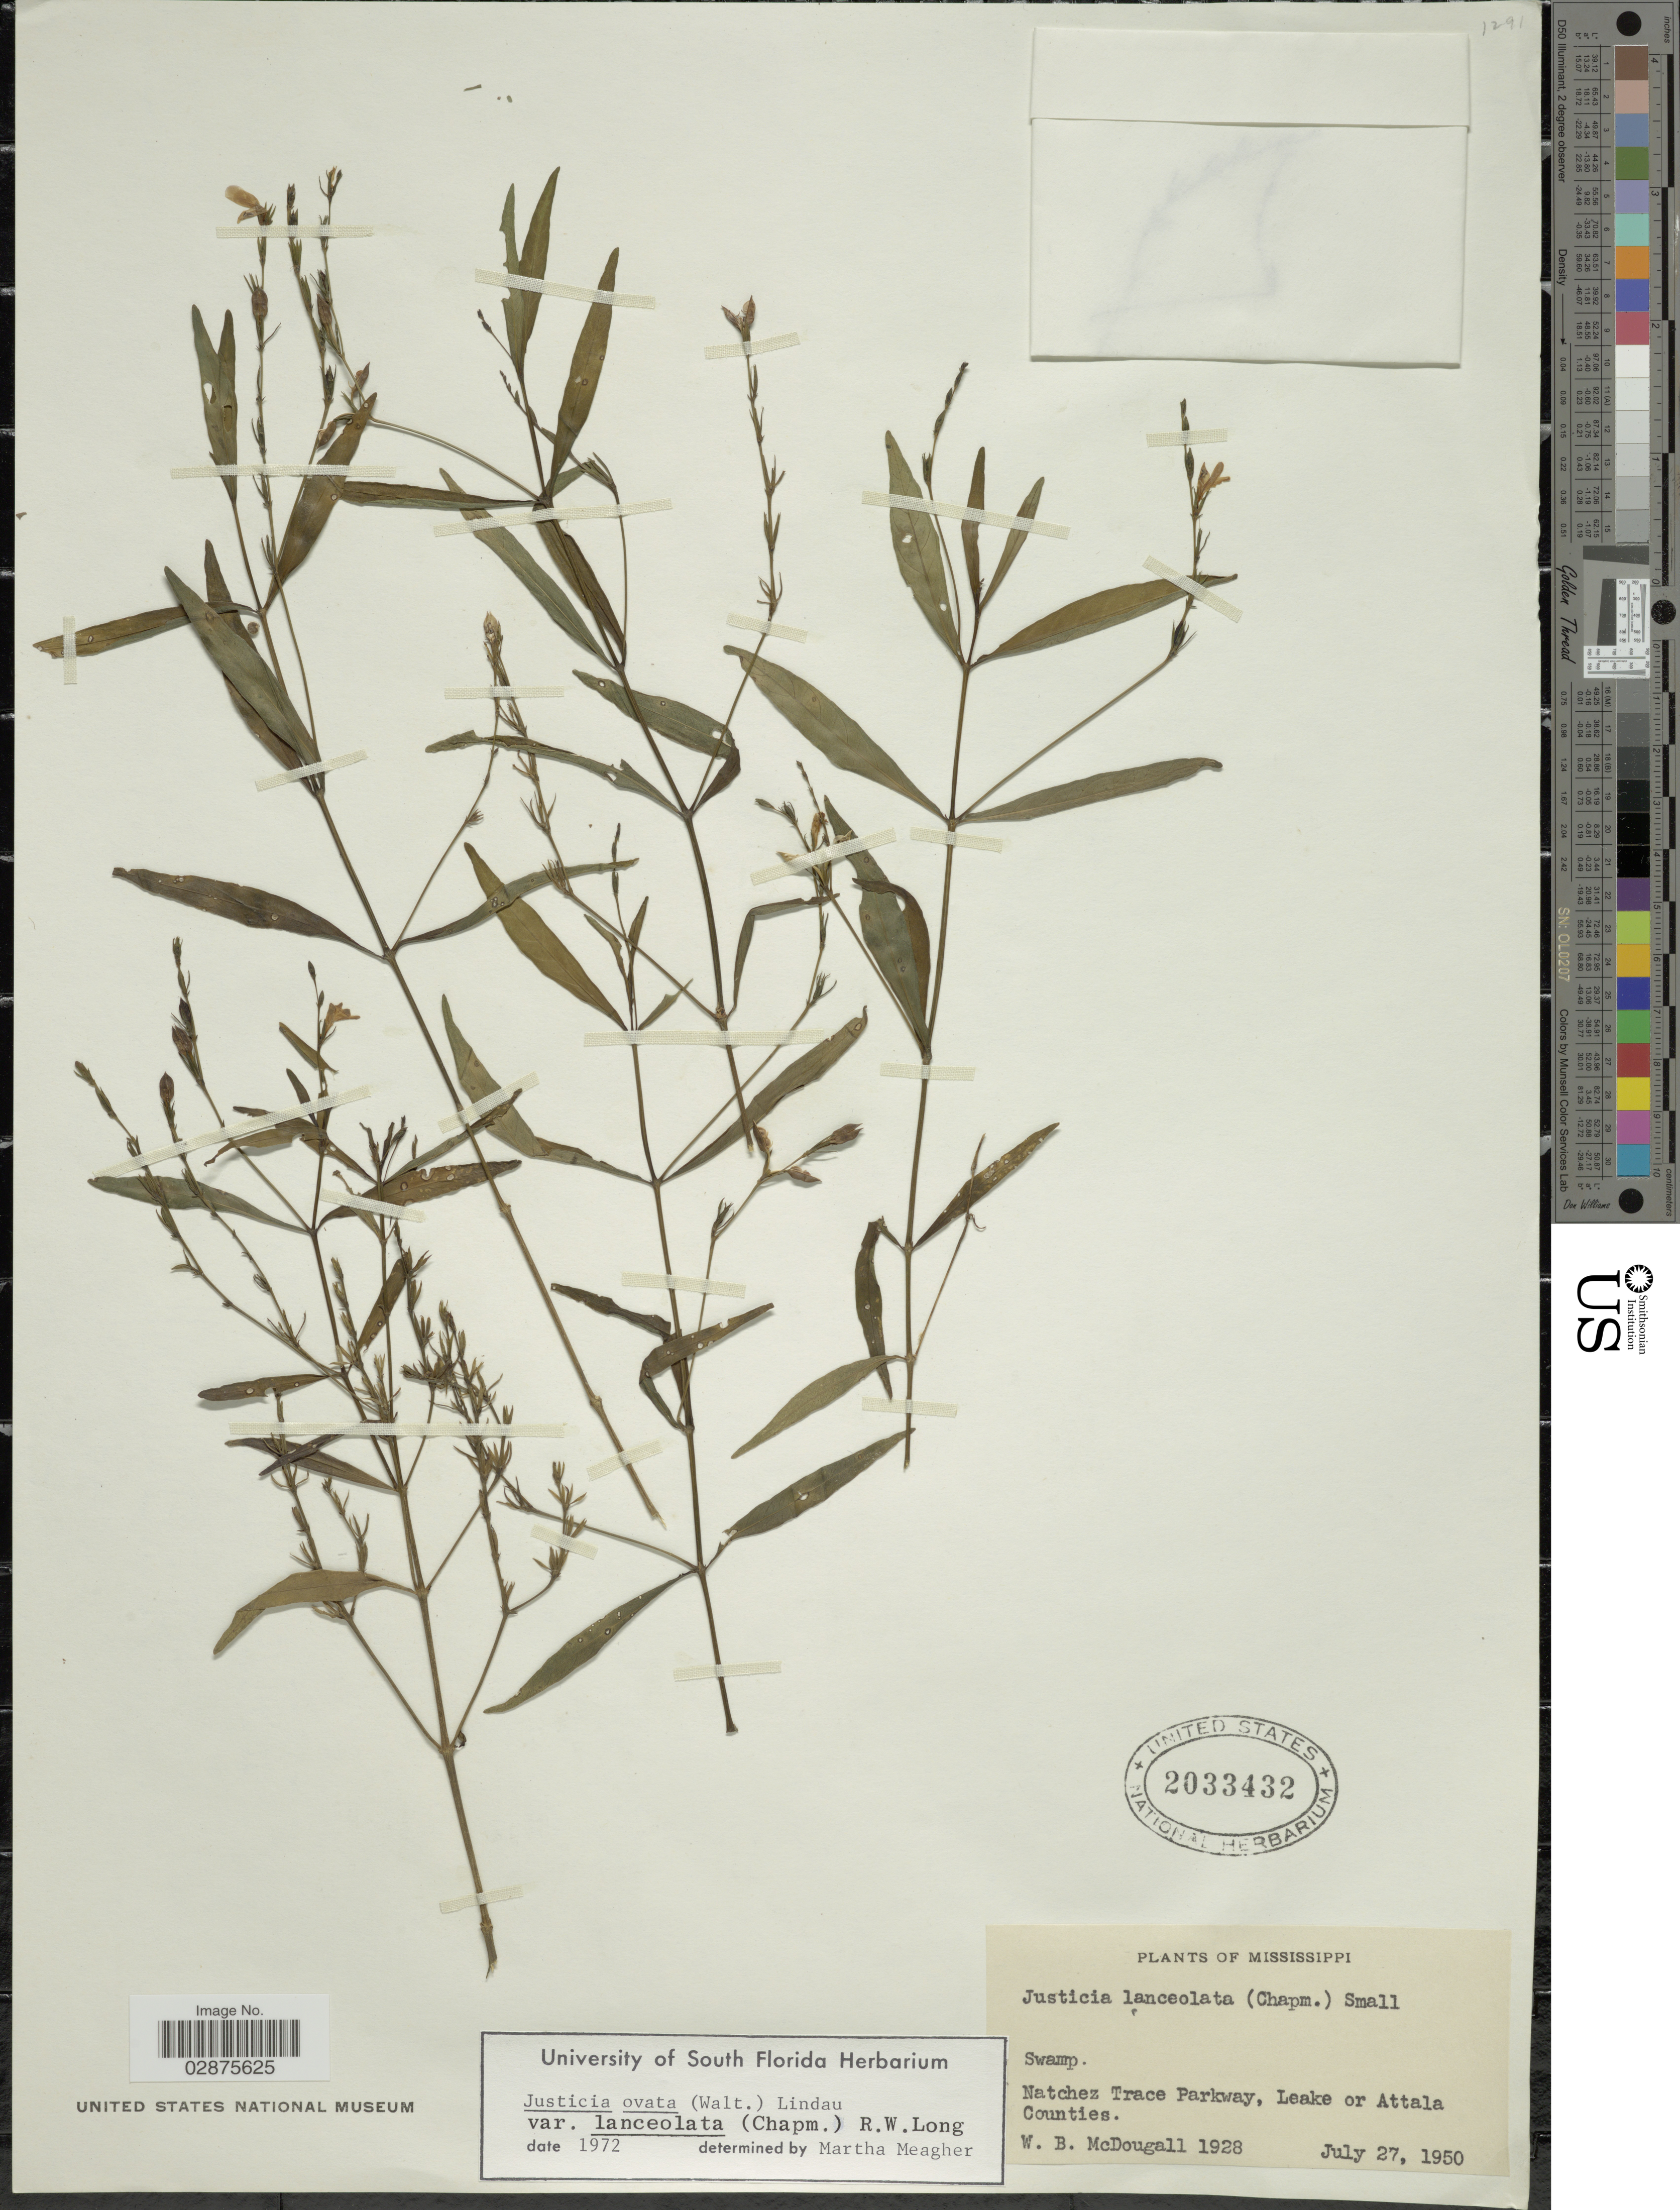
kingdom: Plantae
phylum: Tracheophyta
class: Magnoliopsida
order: Lamiales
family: Acanthaceae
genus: Justicia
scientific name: Justicia lanceolata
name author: (Chapm.) Small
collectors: W. B. McDougall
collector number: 1928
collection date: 1950-07-27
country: United States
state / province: Mississippi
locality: Natchez Trace Parkway, Leake or Attala Counties.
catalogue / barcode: US 2033432